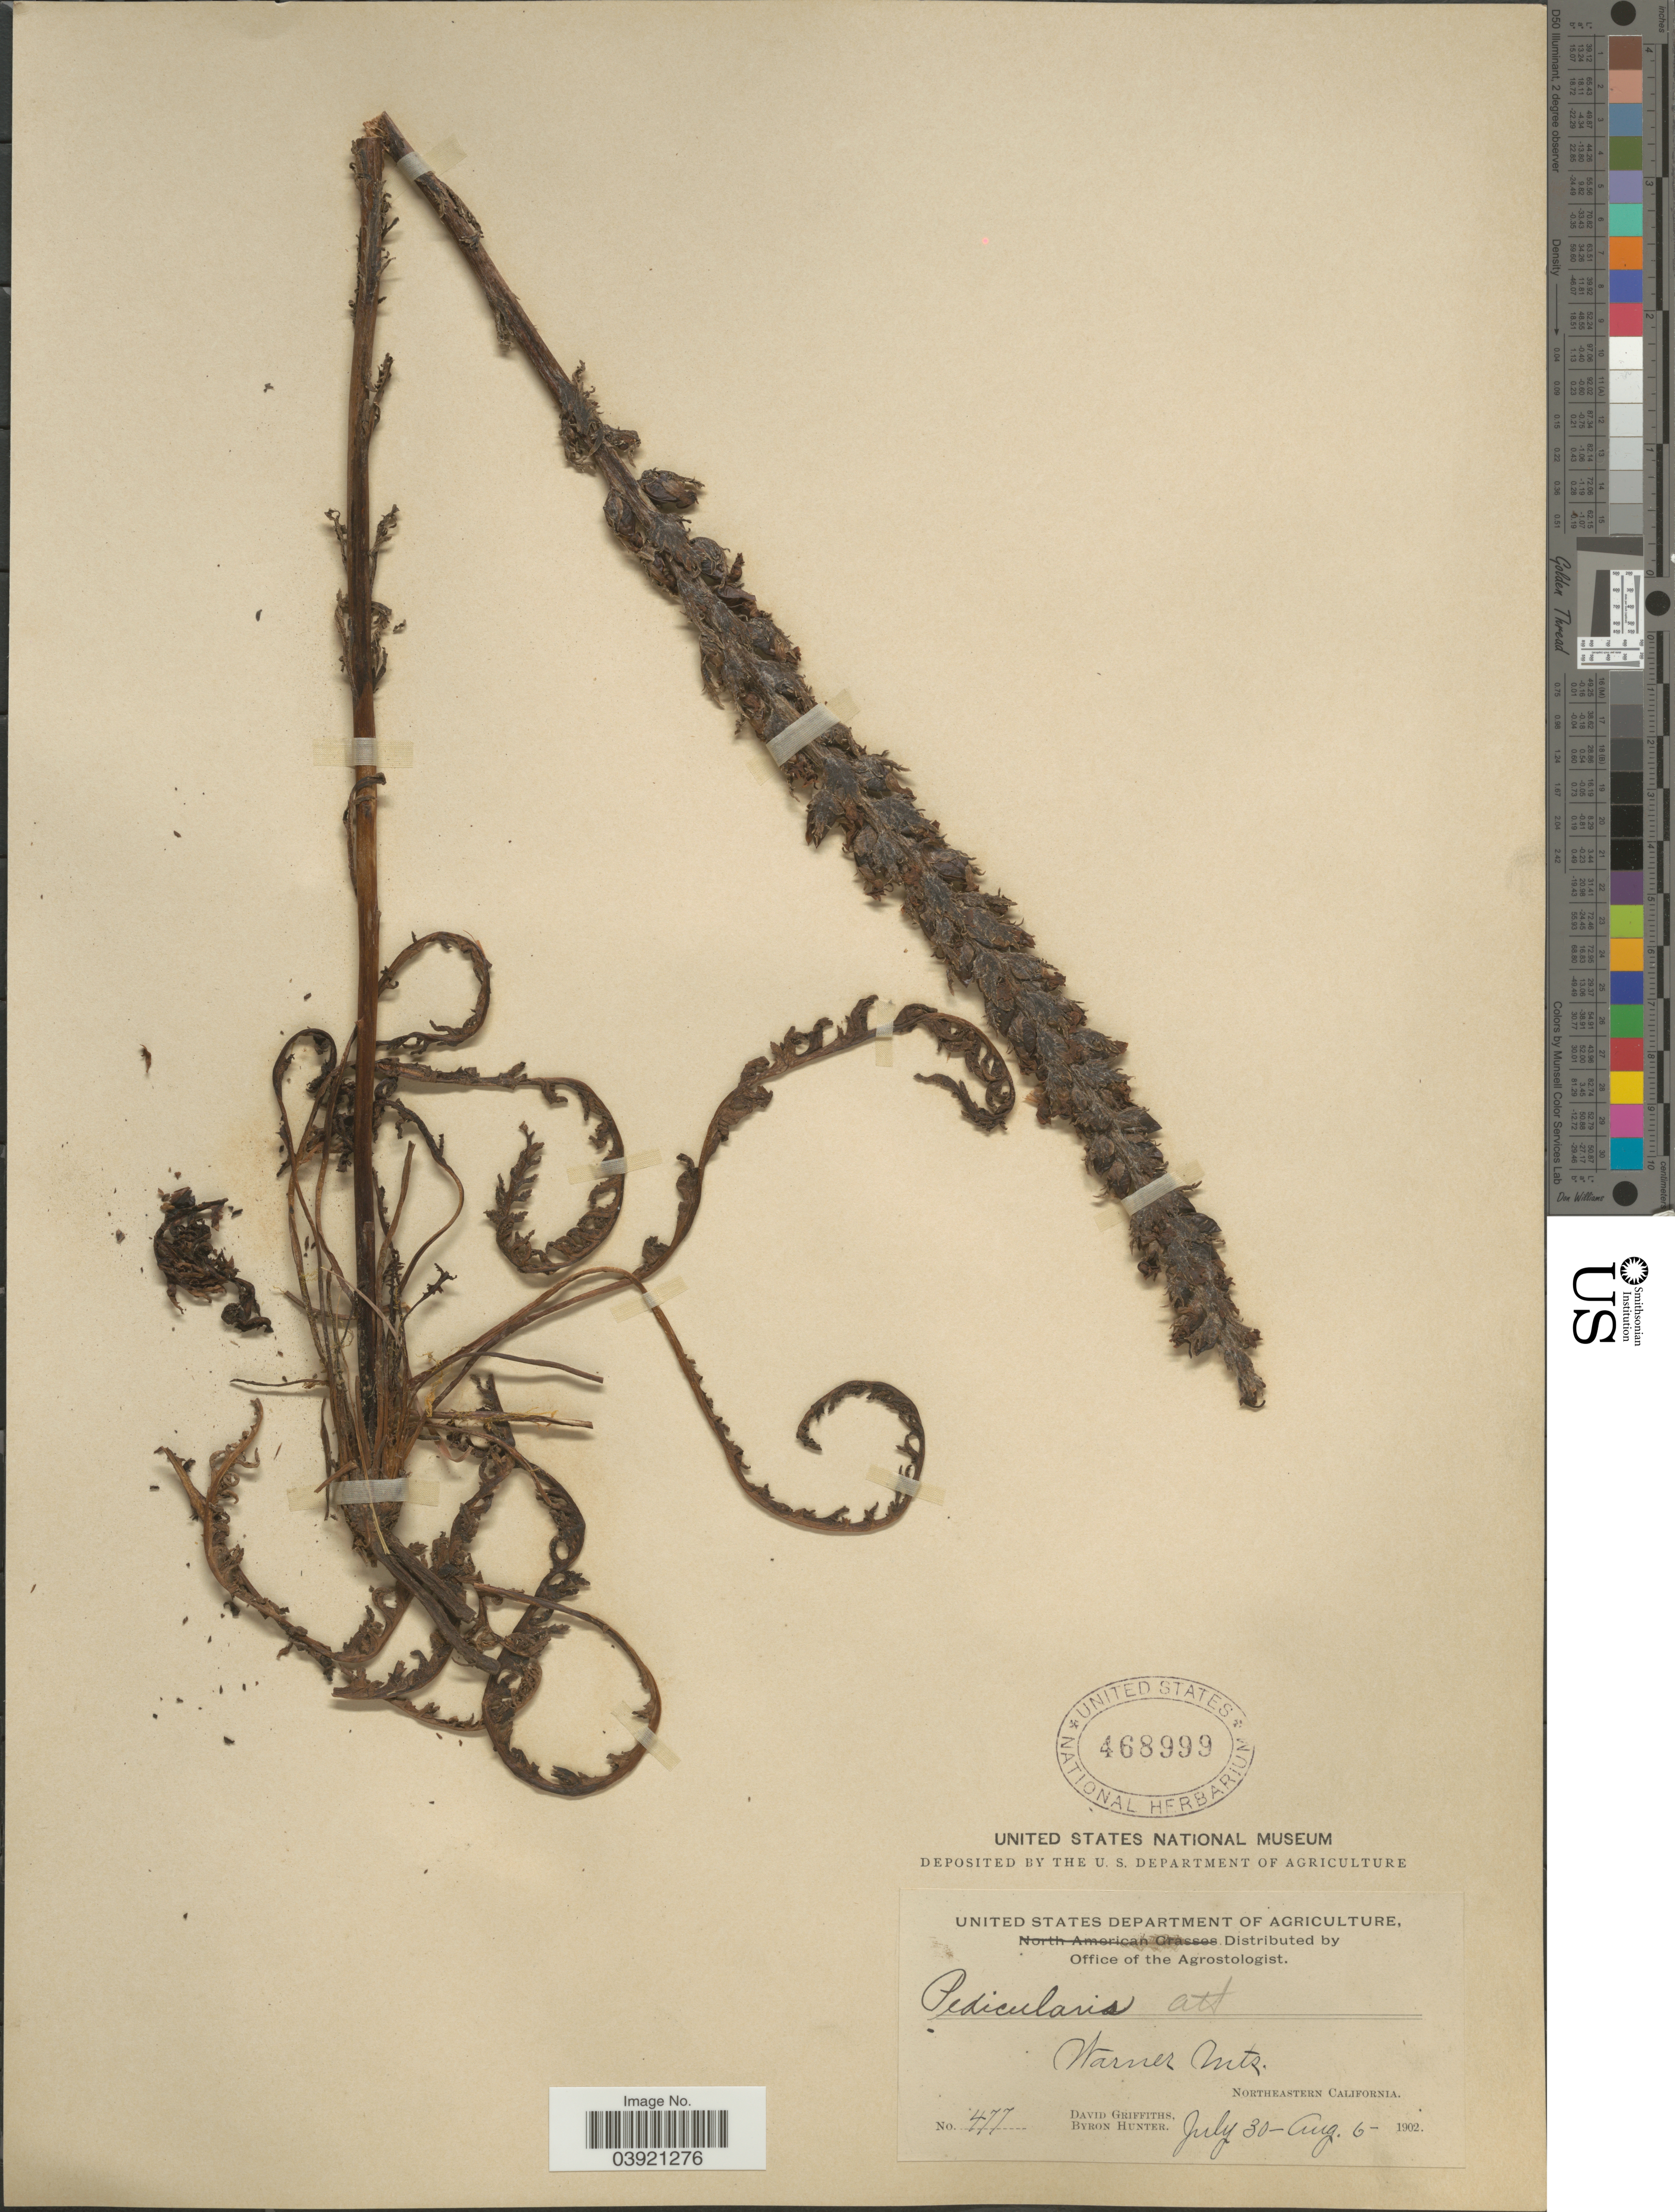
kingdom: Plantae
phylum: Tracheophyta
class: Magnoliopsida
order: Lamiales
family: Orobanchaceae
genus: Pedicularis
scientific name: Pedicularis attollens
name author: A. Gray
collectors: D. Griffiths & B. Hunter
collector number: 477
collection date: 1902-07-30/1902-08-06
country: United States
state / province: California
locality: Warner Mts. Northeastern California.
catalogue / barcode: US 468999